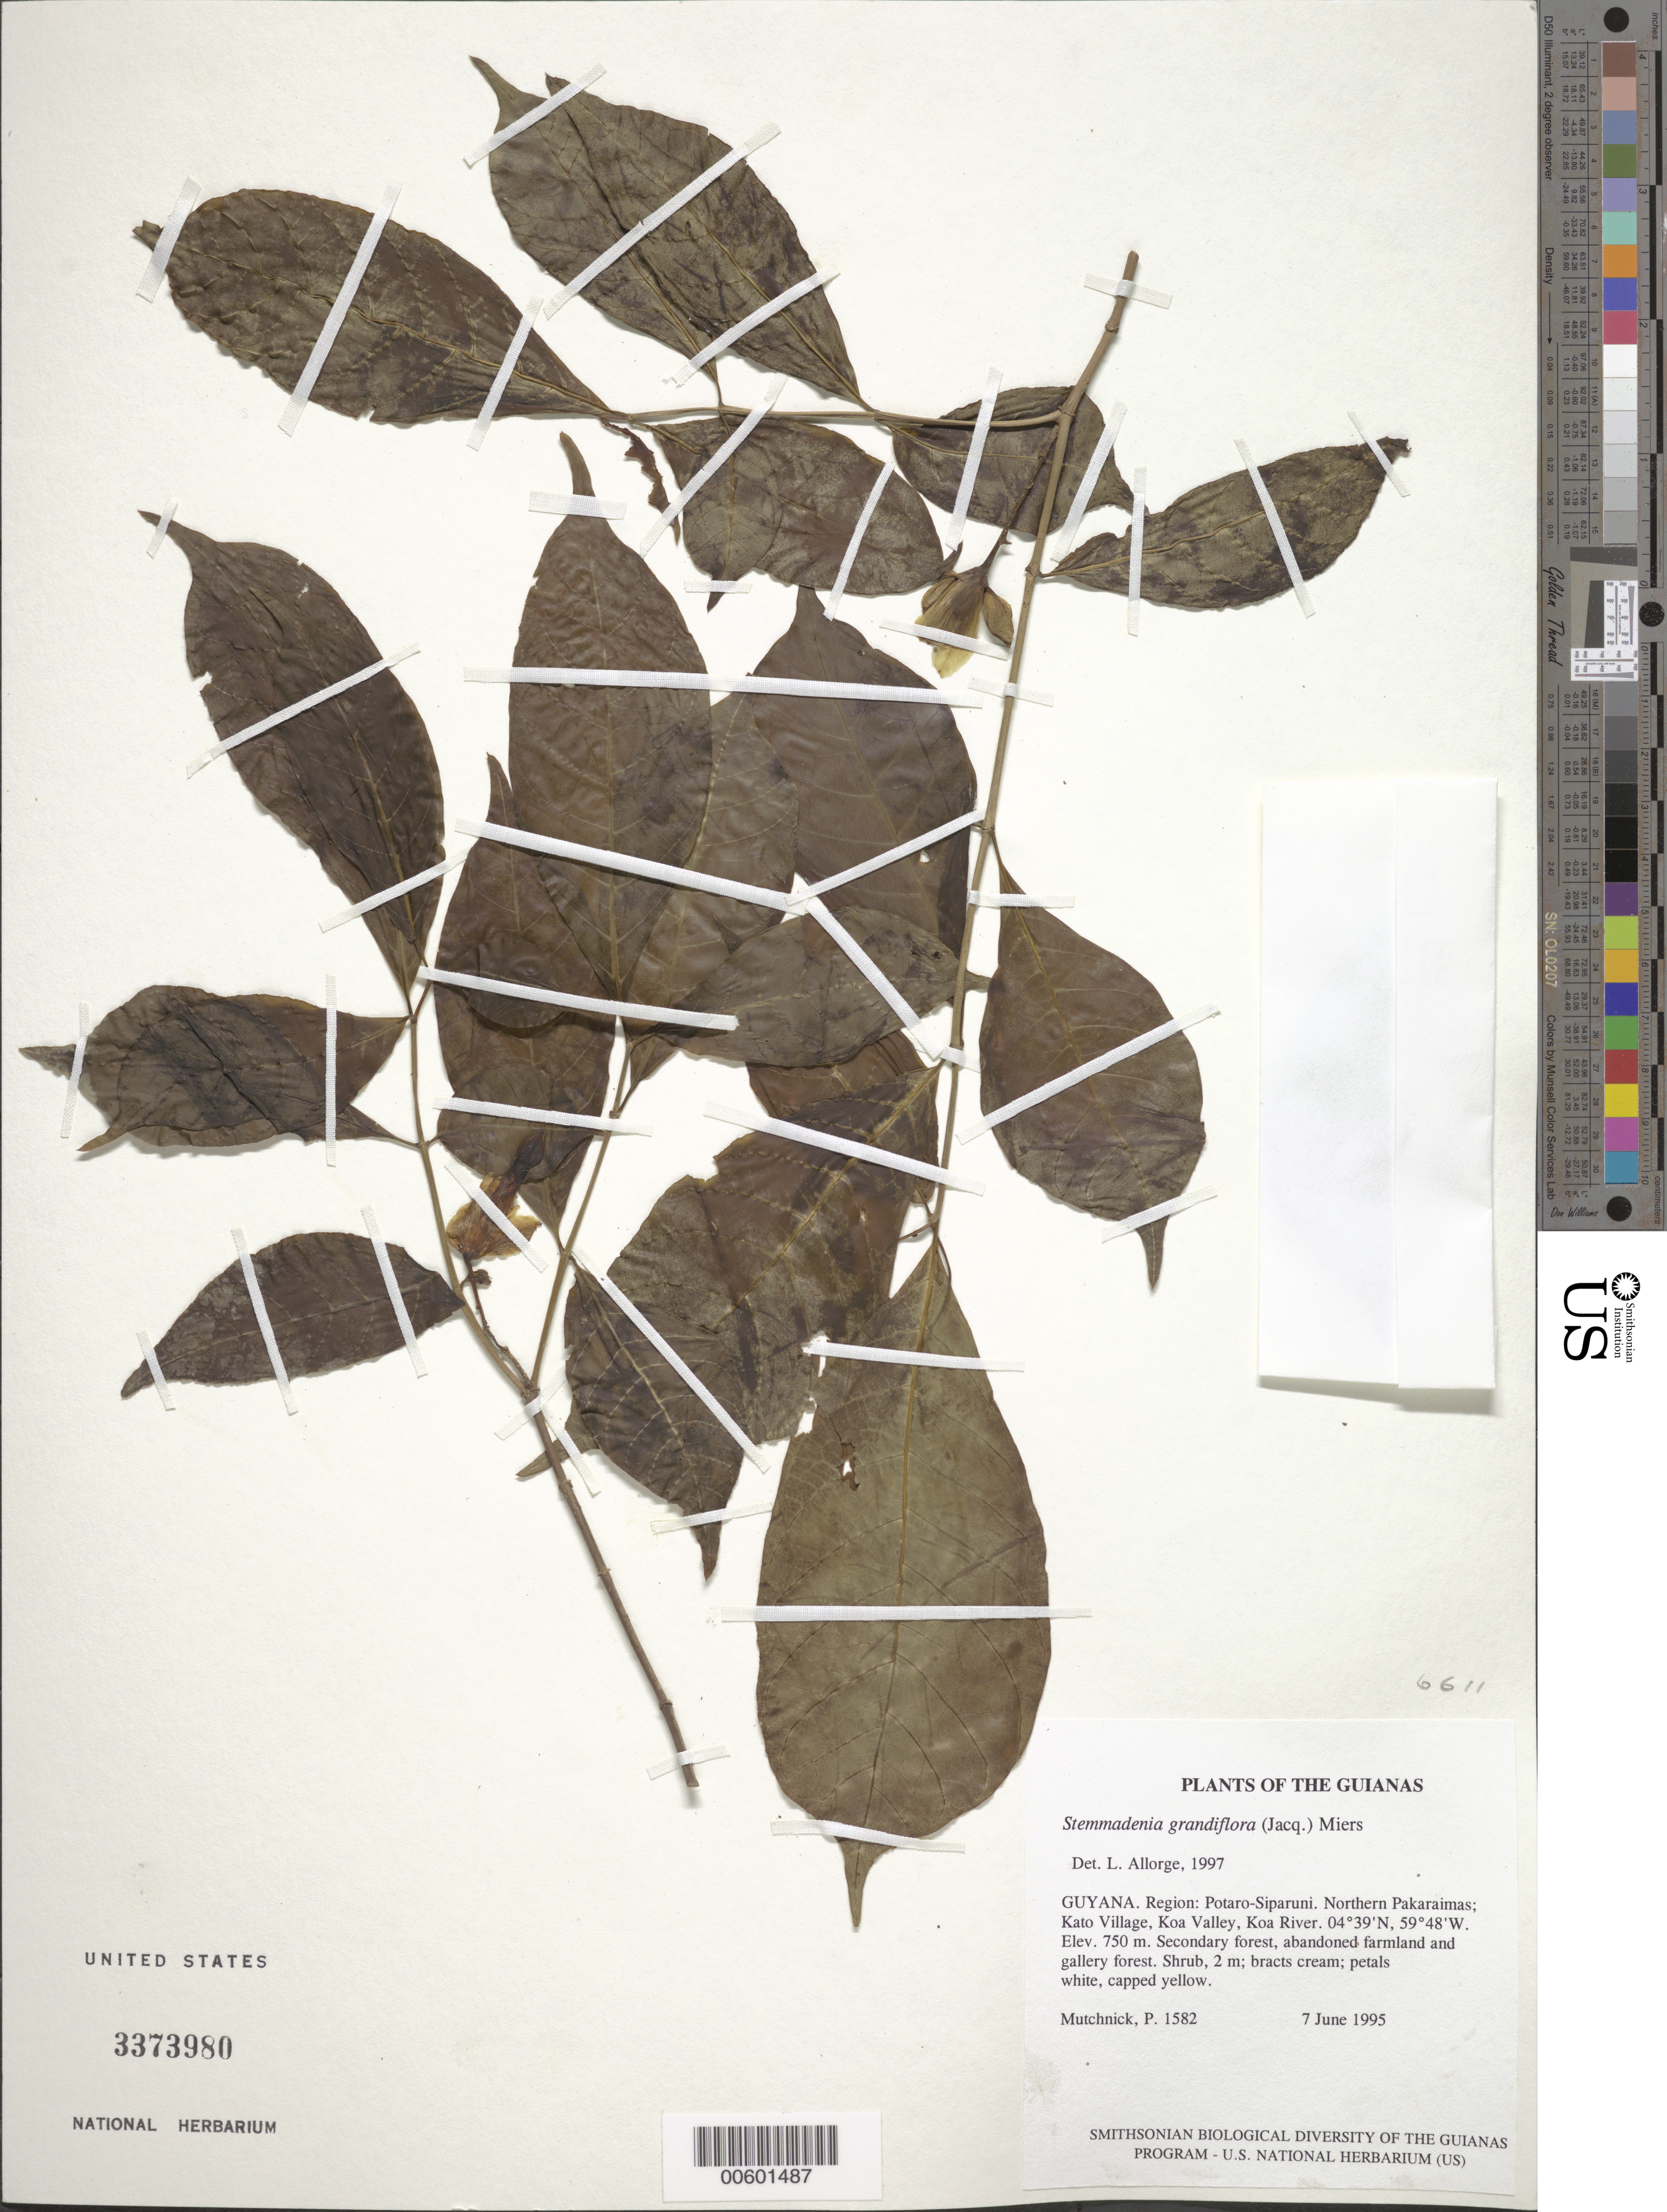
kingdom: Plantae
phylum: Tracheophyta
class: Magnoliopsida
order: Gentianales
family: Apocynaceae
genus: Stemmadenia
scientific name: Stemmadenia grandiflora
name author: (Jacq.) Miers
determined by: Allorge, L.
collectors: P. Mutchnick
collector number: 1582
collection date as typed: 7 June 1995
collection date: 1995-06-07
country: Guyana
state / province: Potaro-Siparuni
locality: Northern Pakaraimas; Kato Village, Koa Valley, Koa River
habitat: Secondary forest, abandoned farmland and gallery forest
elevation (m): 750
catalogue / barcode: US 3373980